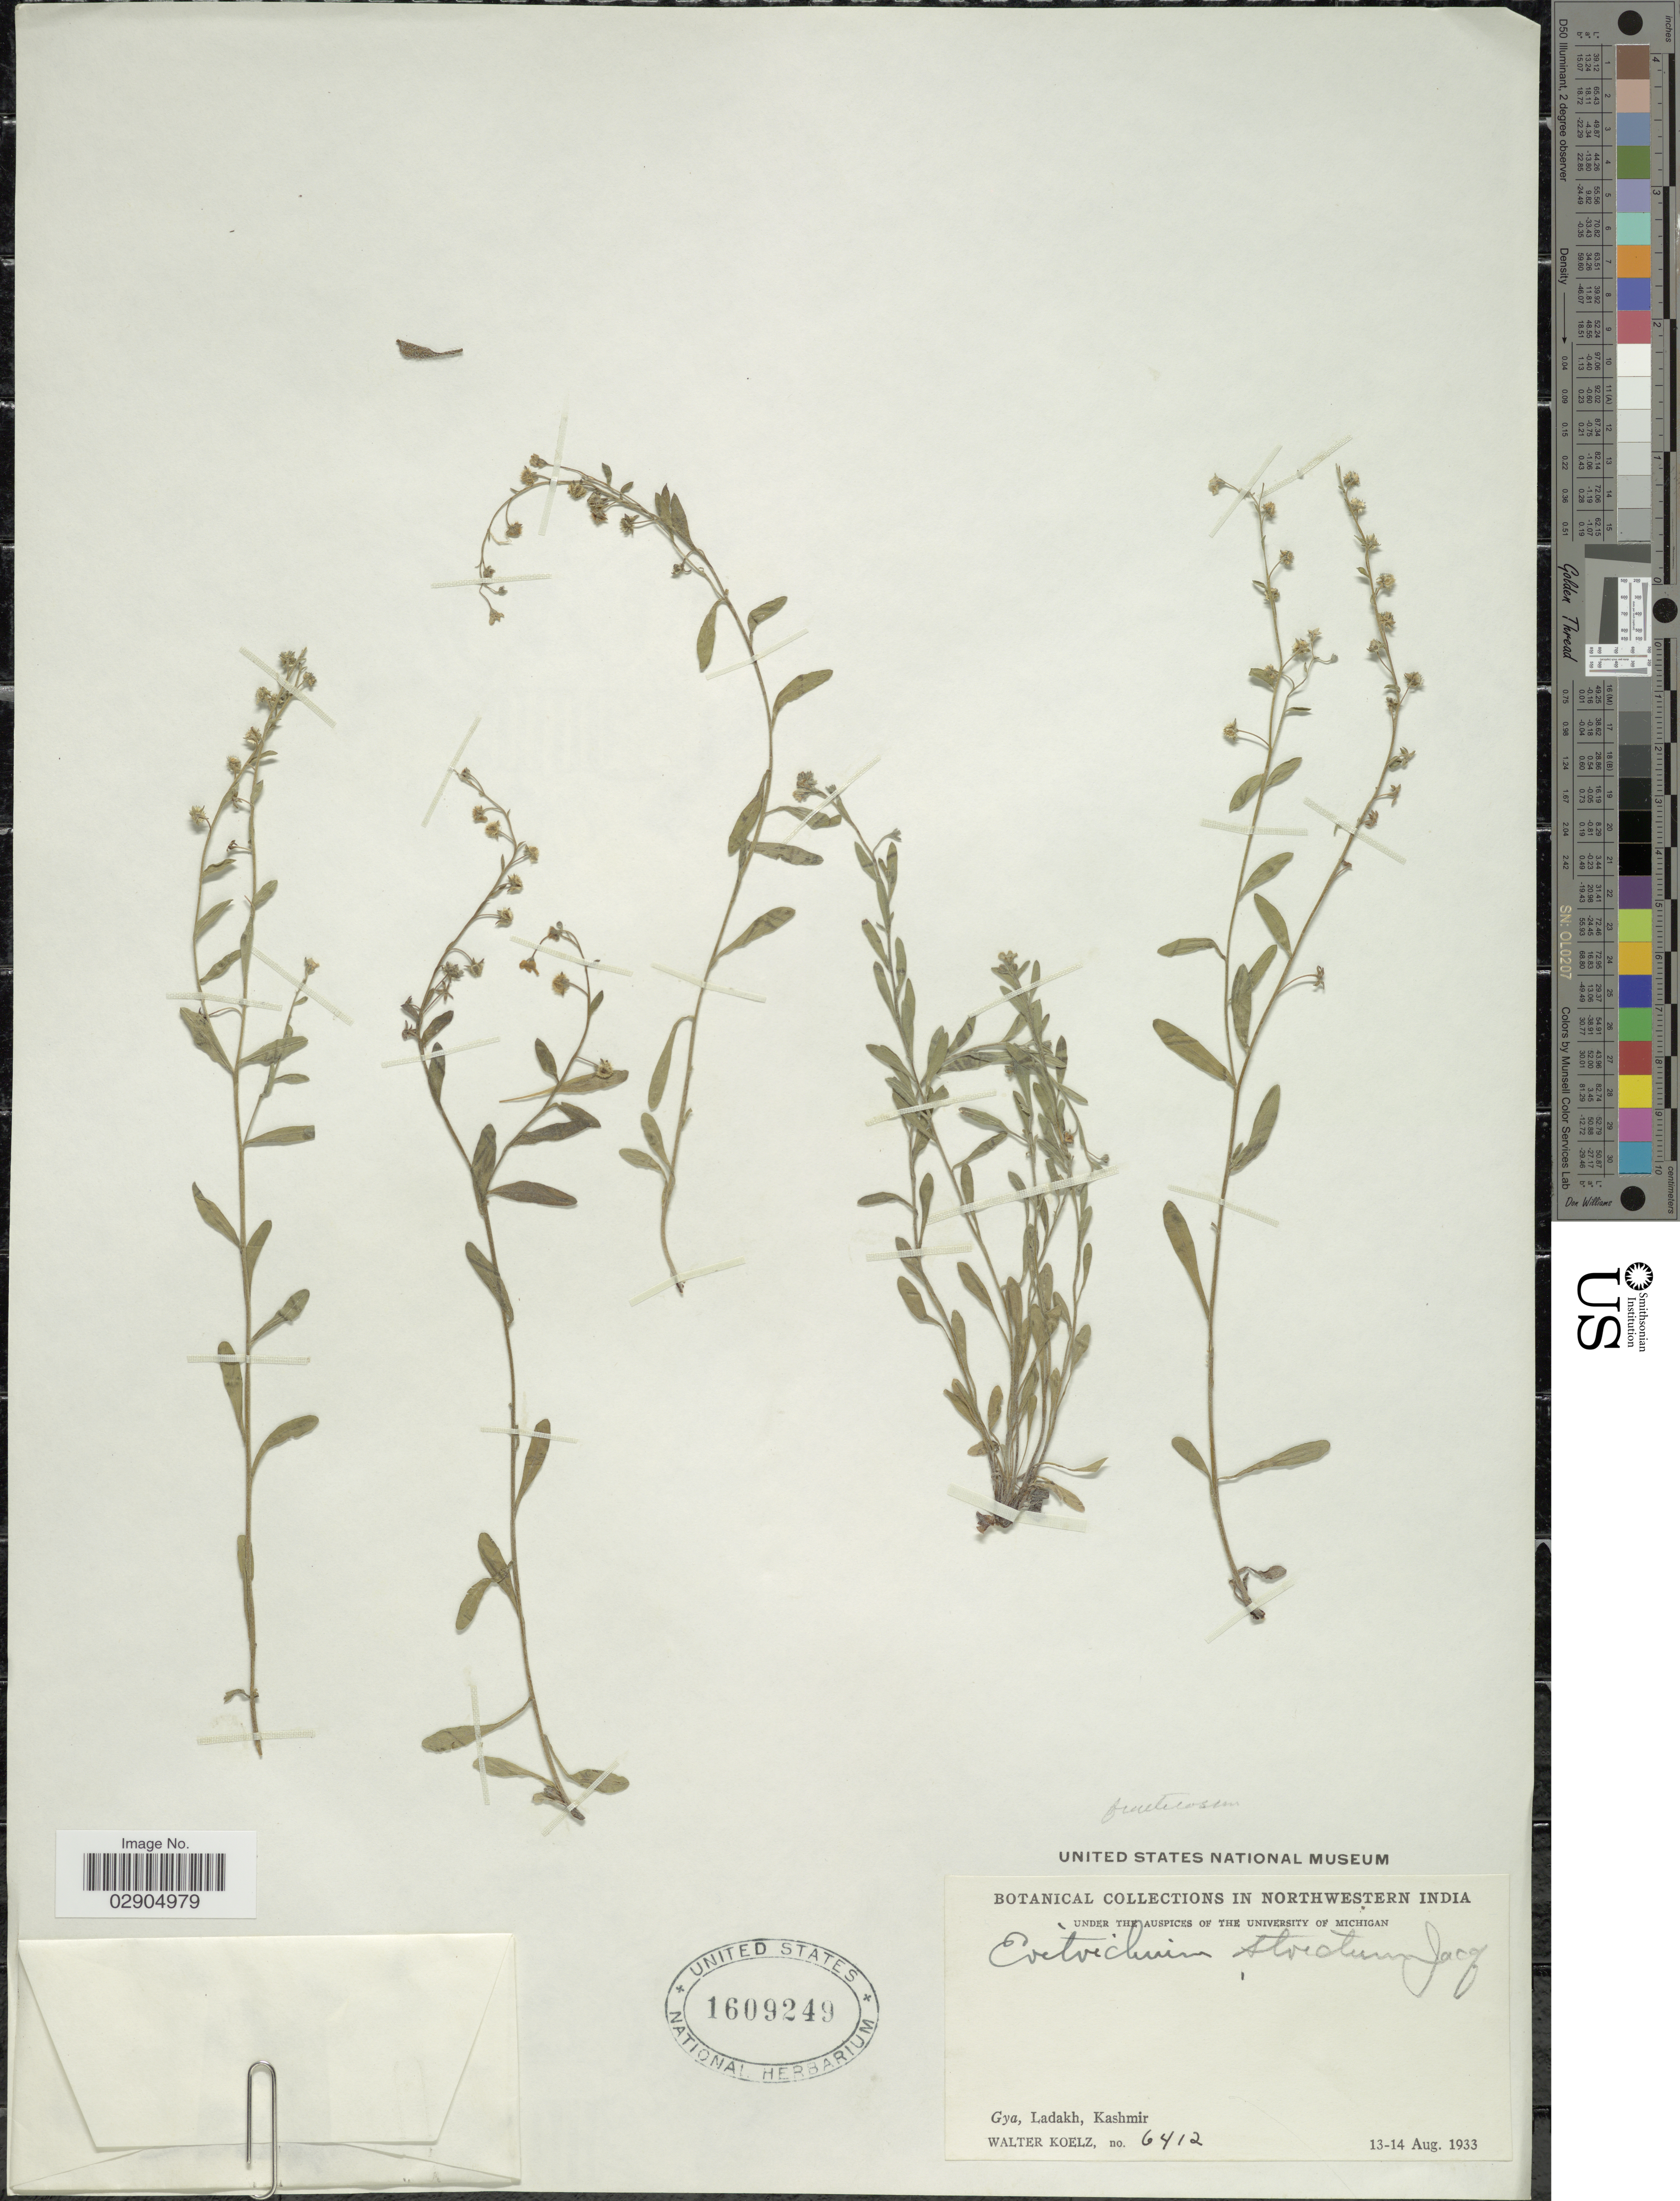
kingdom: Plantae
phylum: Tracheophyta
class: Magnoliopsida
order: Boraginales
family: Boraginaceae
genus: Eritrichium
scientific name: Eritrichium strictum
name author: Decne.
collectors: W. N. Koelz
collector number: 6412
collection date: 1933-08-13/1933-08-14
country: India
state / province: Jammu and Kashmir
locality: Northwestern India. Gya, Ladakh, Kashmir.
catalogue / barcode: US 1609249